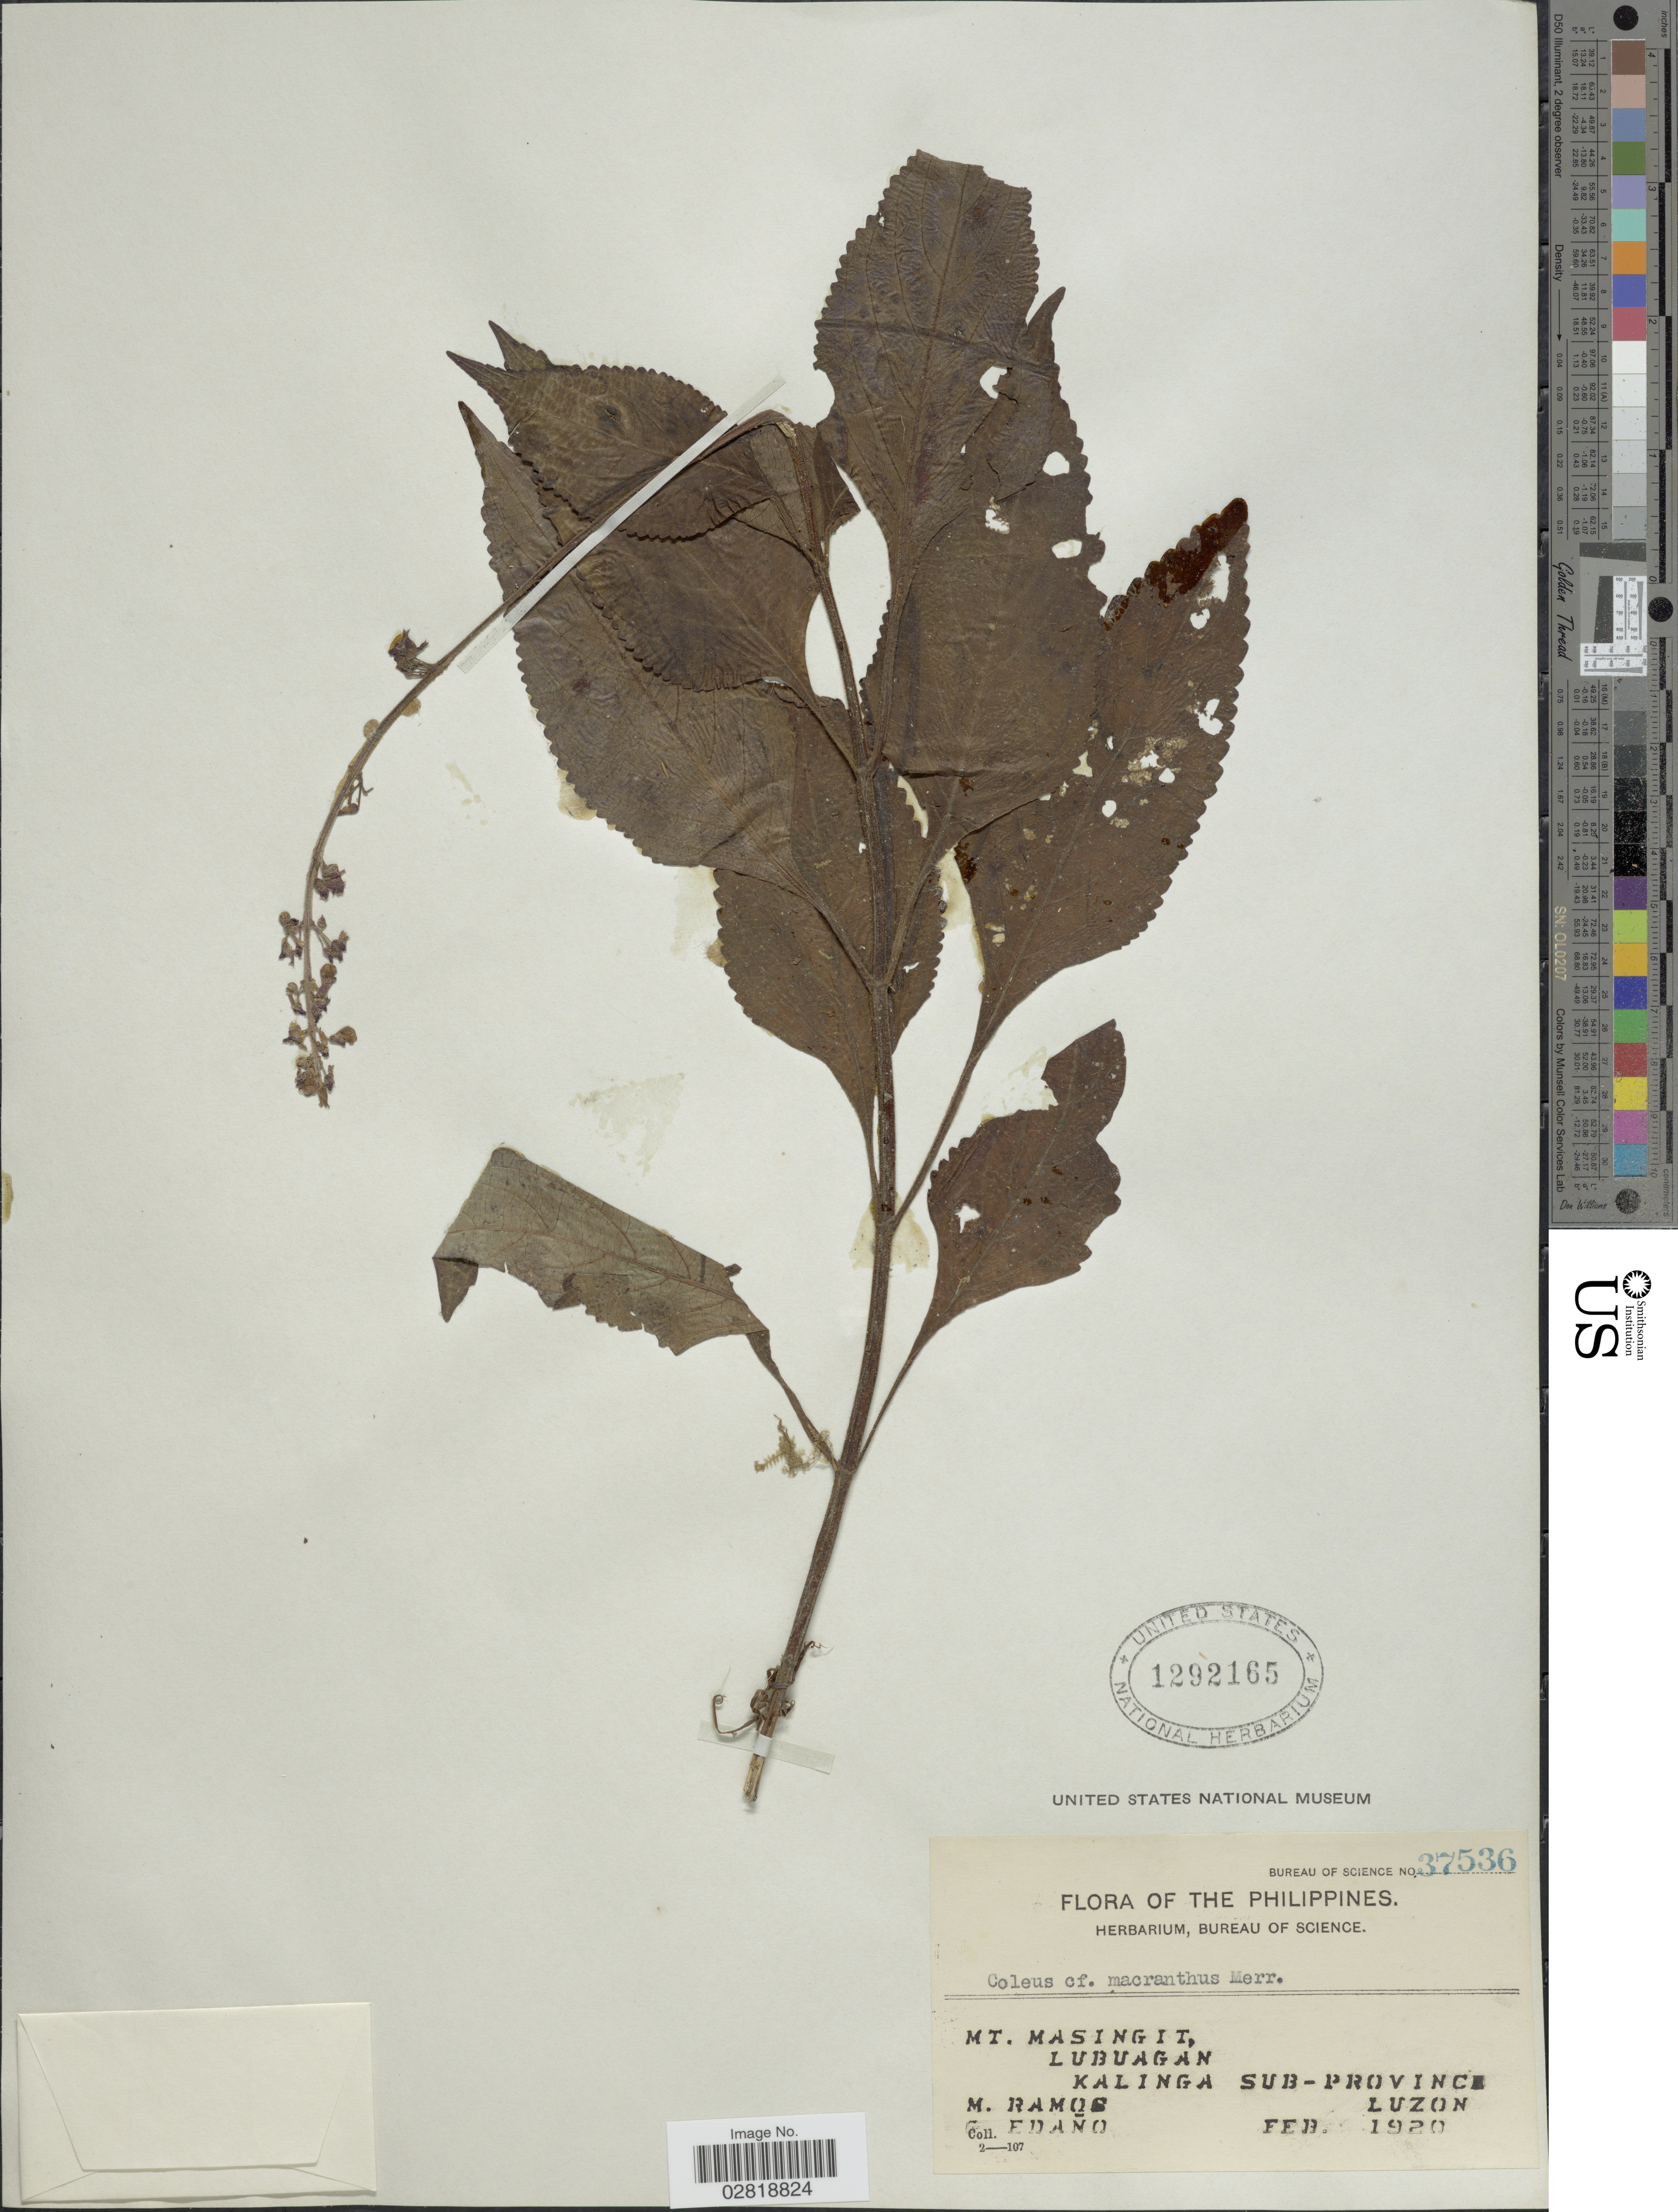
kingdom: Plantae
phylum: Tracheophyta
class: Magnoliopsida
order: Lamiales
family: Lamiaceae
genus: Plectranthus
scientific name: Plectranthus merrillii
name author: H. Keng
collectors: M. Ramos & G. Edaño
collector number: Bureau of Science 37536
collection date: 1920-02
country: Philippines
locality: Mt. Masingit, Lubuagan. Kalinga Sub-Province. Luzon.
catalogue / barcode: US 1292165